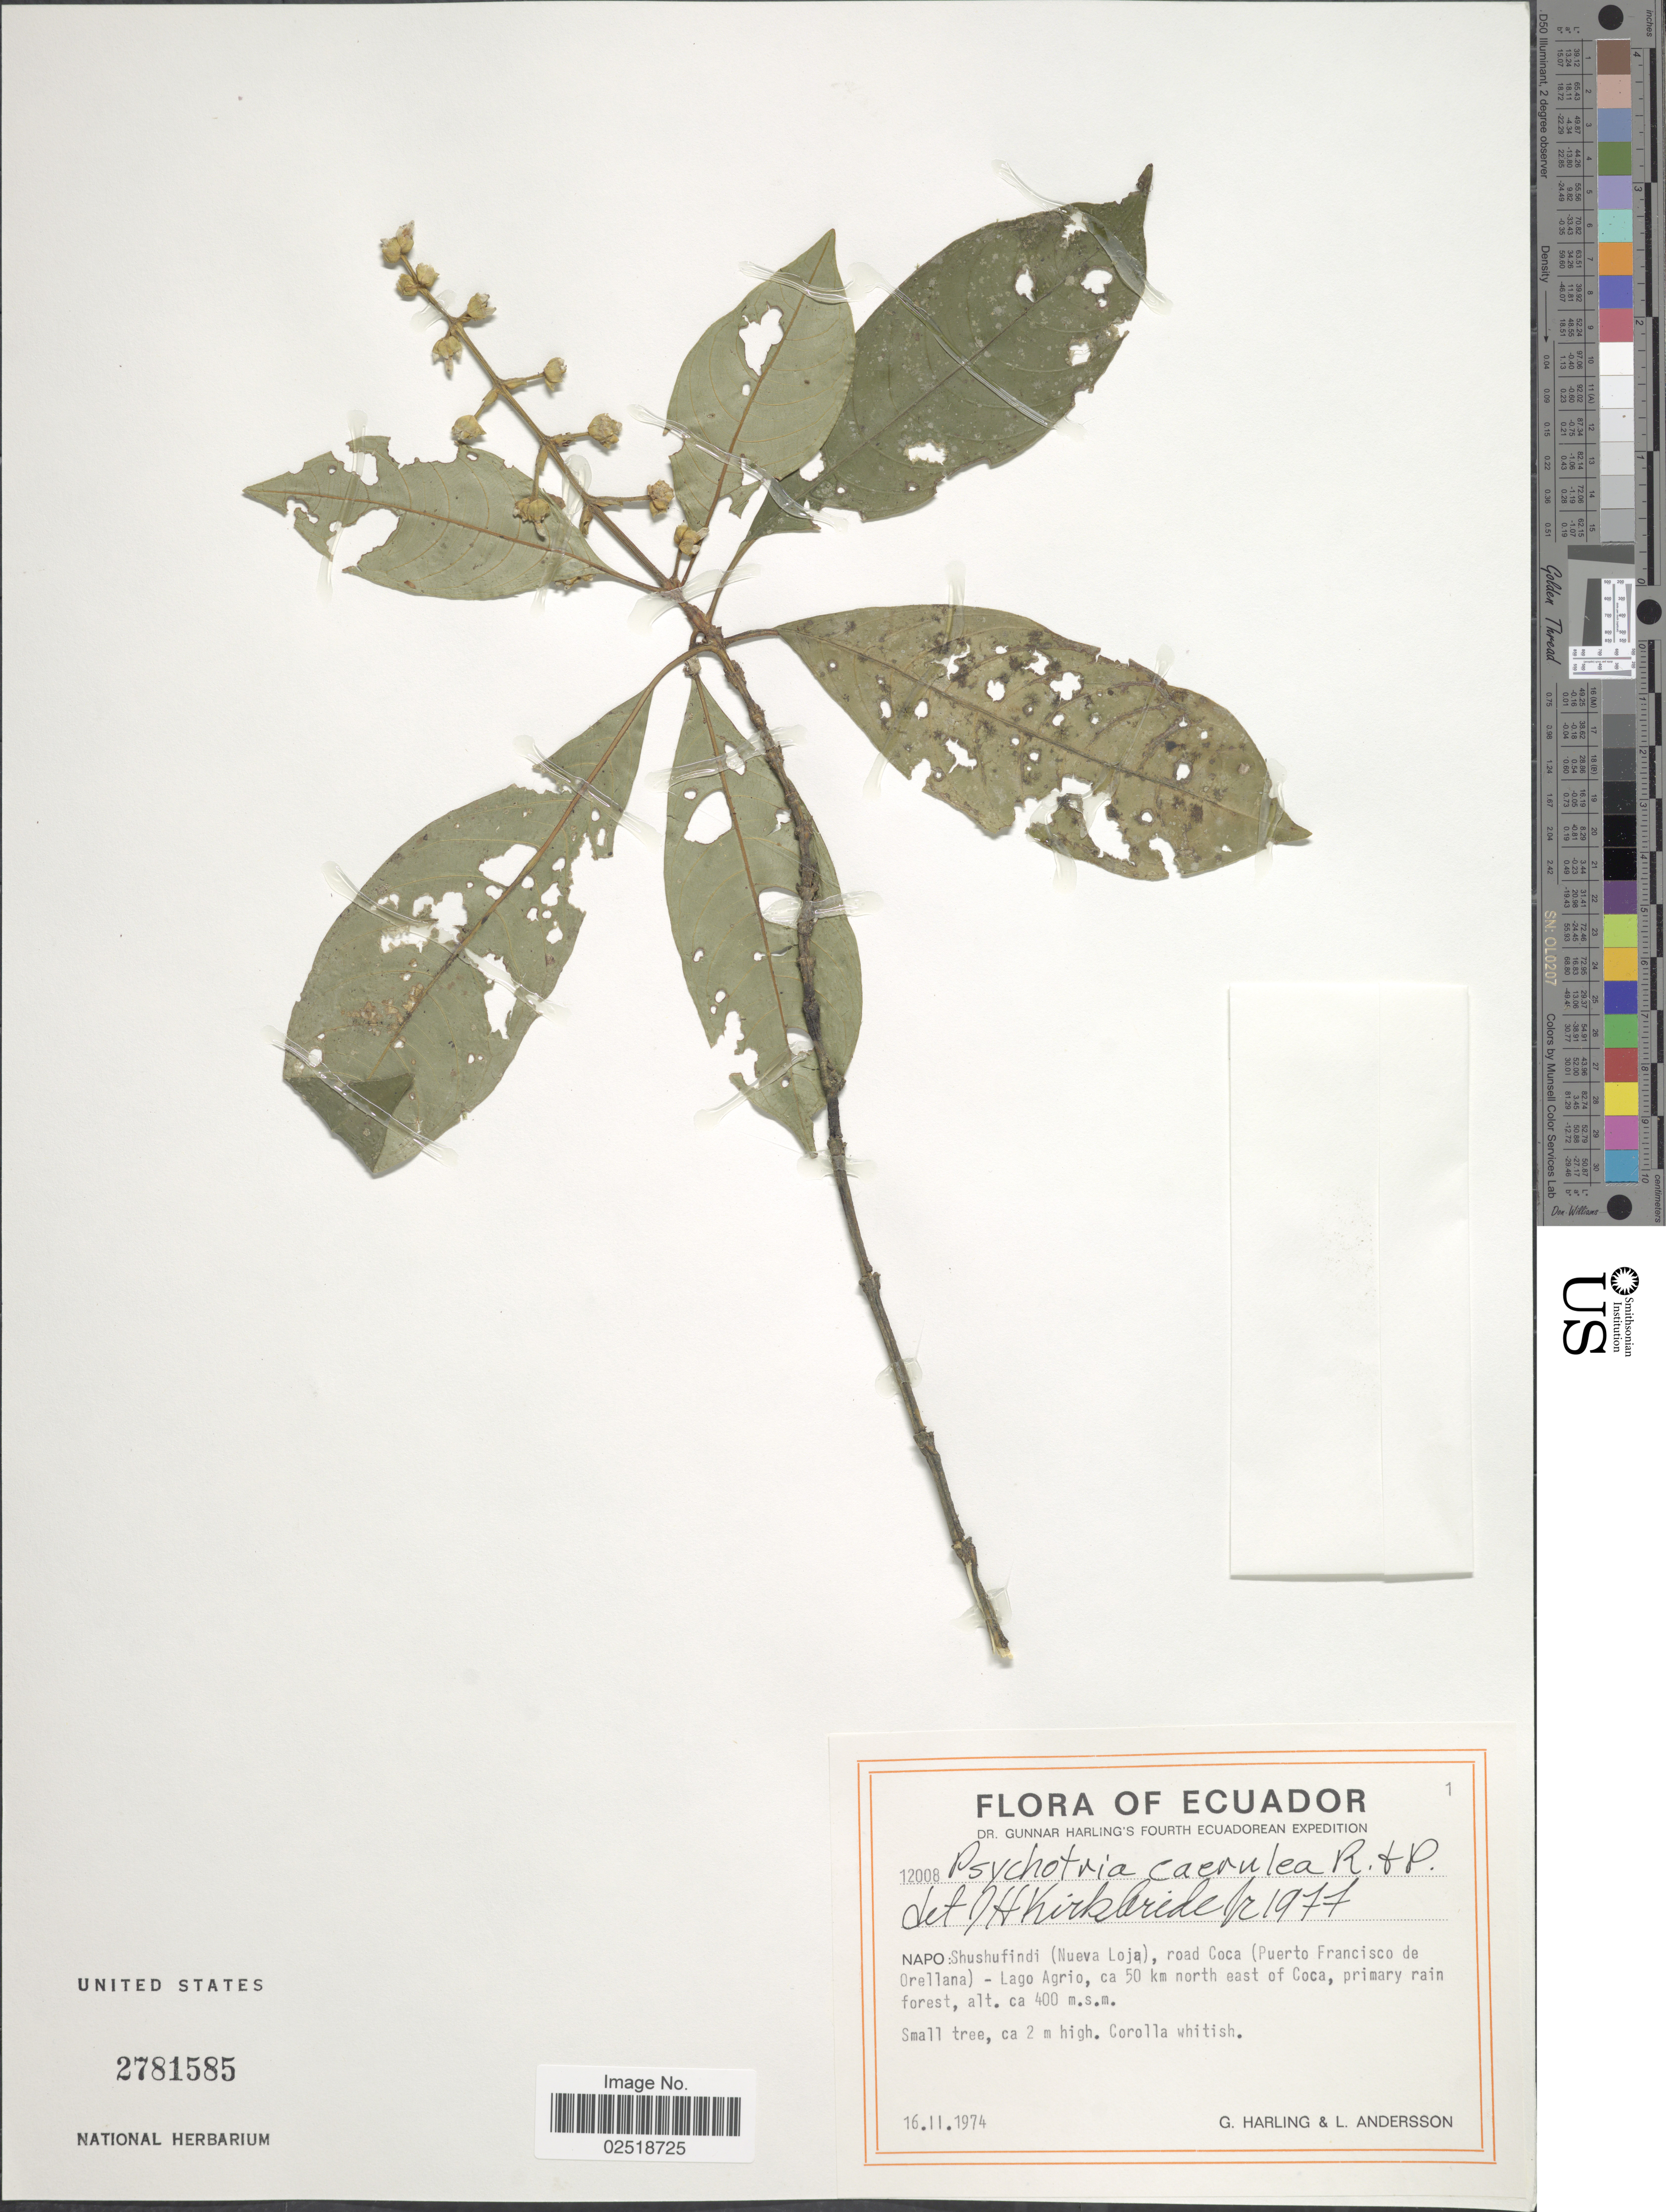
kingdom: Plantae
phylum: Tracheophyta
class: Magnoliopsida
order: Gentianales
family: Rubiaceae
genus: Psychotria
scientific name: Psychotria caerulea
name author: Ruiz & Pav.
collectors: G. Harling & L. Andersson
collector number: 12008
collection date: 1974-02-16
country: Ecuador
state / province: Napo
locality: Shushufindi (Nueva LOja), road Coca (Puerto Francisco de Orellana) - Lago Agrio, ca 50 km north east of Coca, primary rain forest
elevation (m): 400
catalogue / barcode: US 2781585